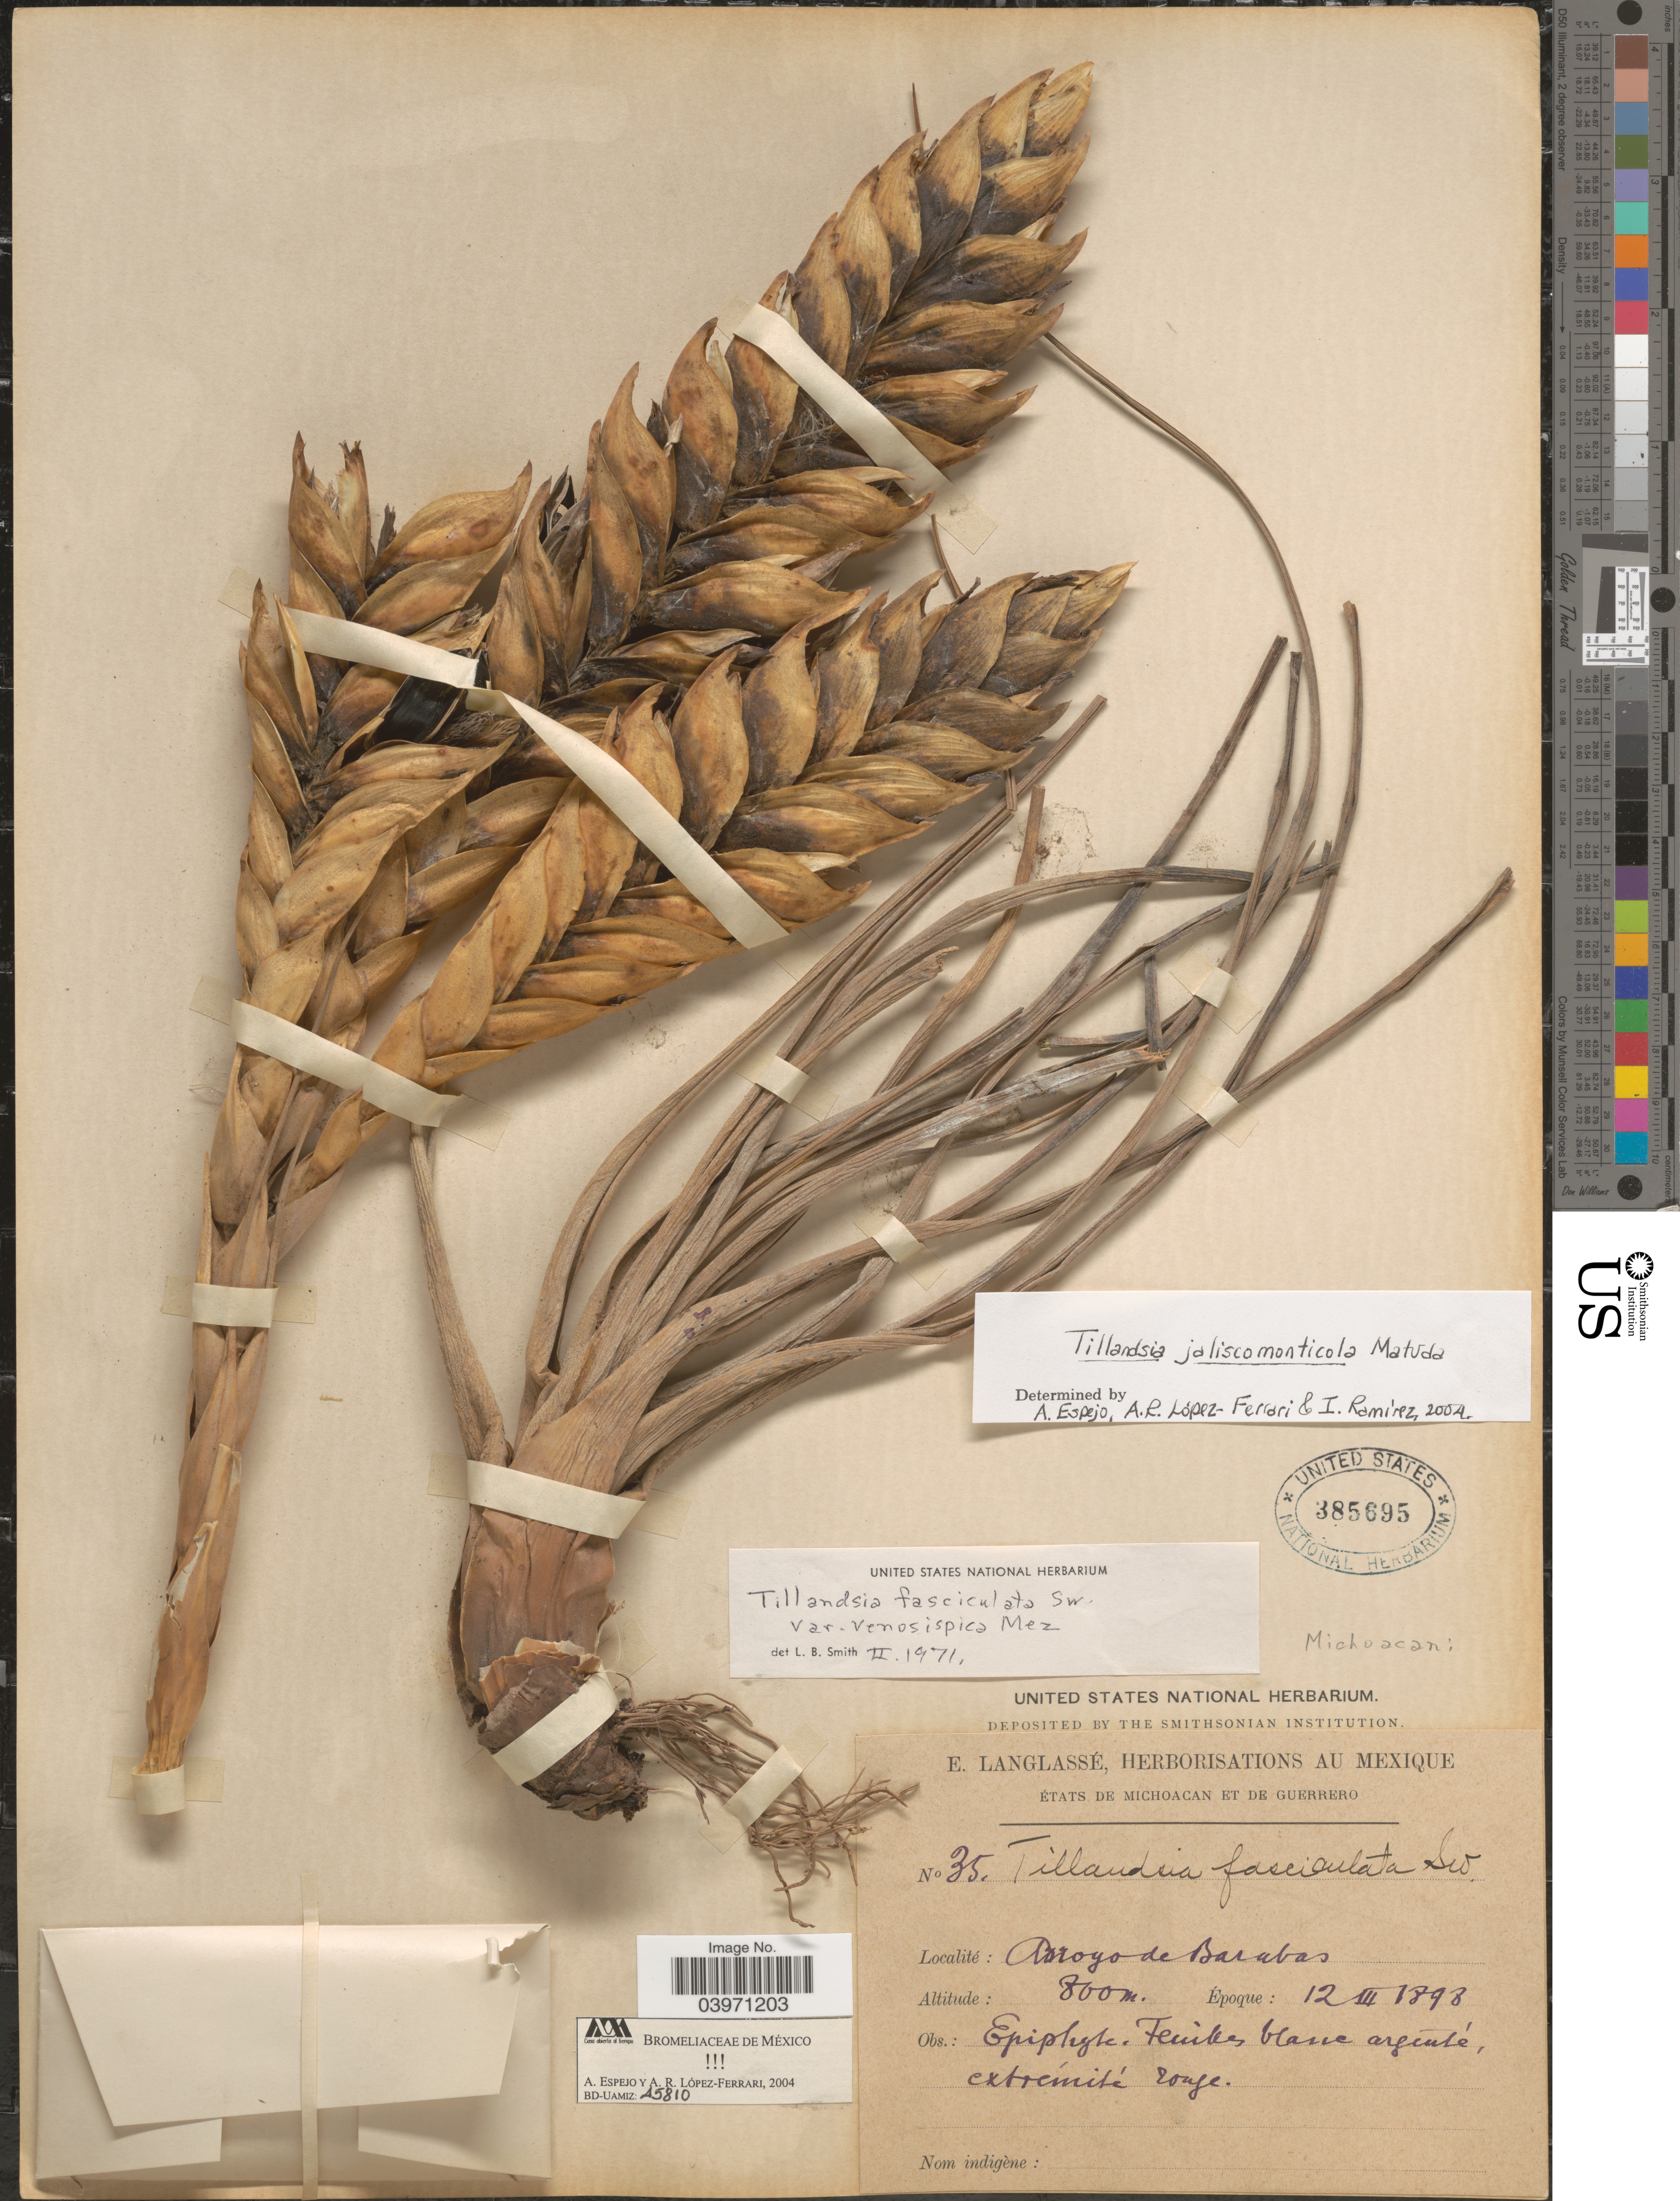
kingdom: Plantae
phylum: Tracheophyta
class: Liliopsida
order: Poales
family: Bromeliaceae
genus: Tillandsia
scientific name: Tillandsia jaliscomonticola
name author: Matuda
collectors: E. Langlassé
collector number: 35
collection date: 1898-03-12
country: Mexico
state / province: Michoacán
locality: Arroyo de Barabas.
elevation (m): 800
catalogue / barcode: US 385695